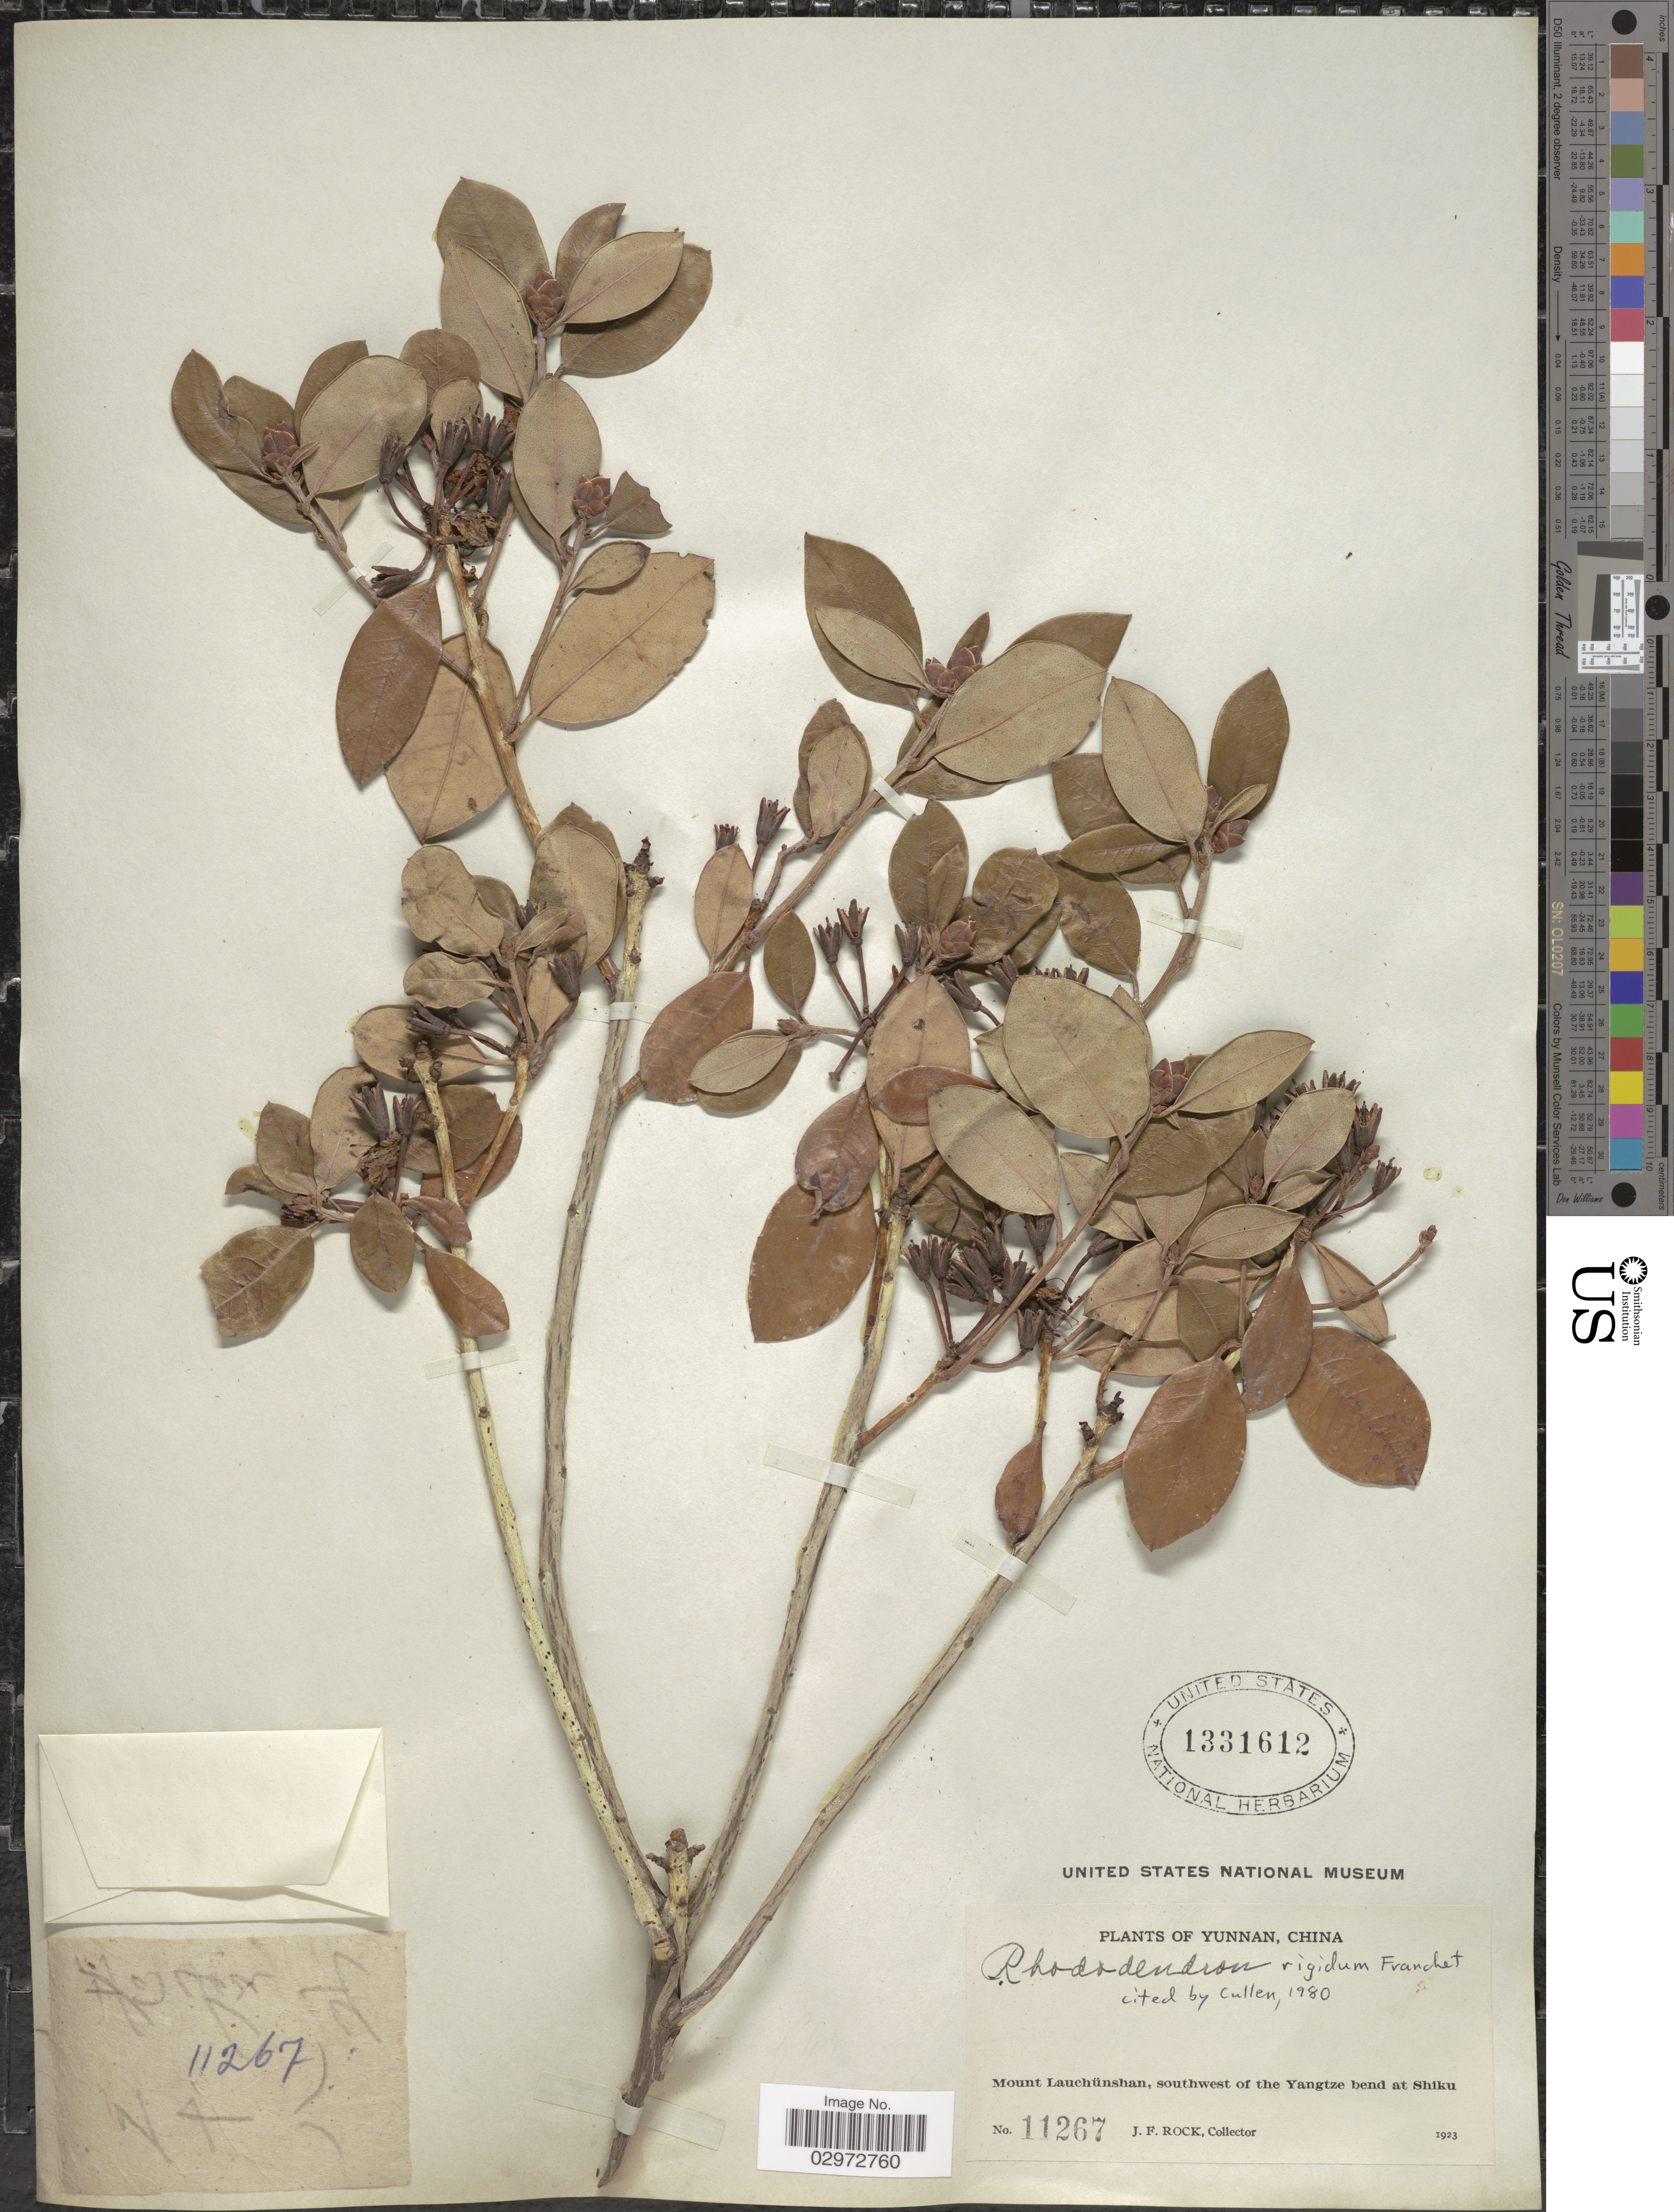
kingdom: Plantae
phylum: Tracheophyta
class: Magnoliopsida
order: Ericales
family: Ericaceae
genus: Rhododendron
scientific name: Rhododendron rigidum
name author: Franch.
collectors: J. Rock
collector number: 11267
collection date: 1923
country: China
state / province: Yunnan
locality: Mount Lauchünshan, southwest of the Yangtze bend at Shiku.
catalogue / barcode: US 1331612